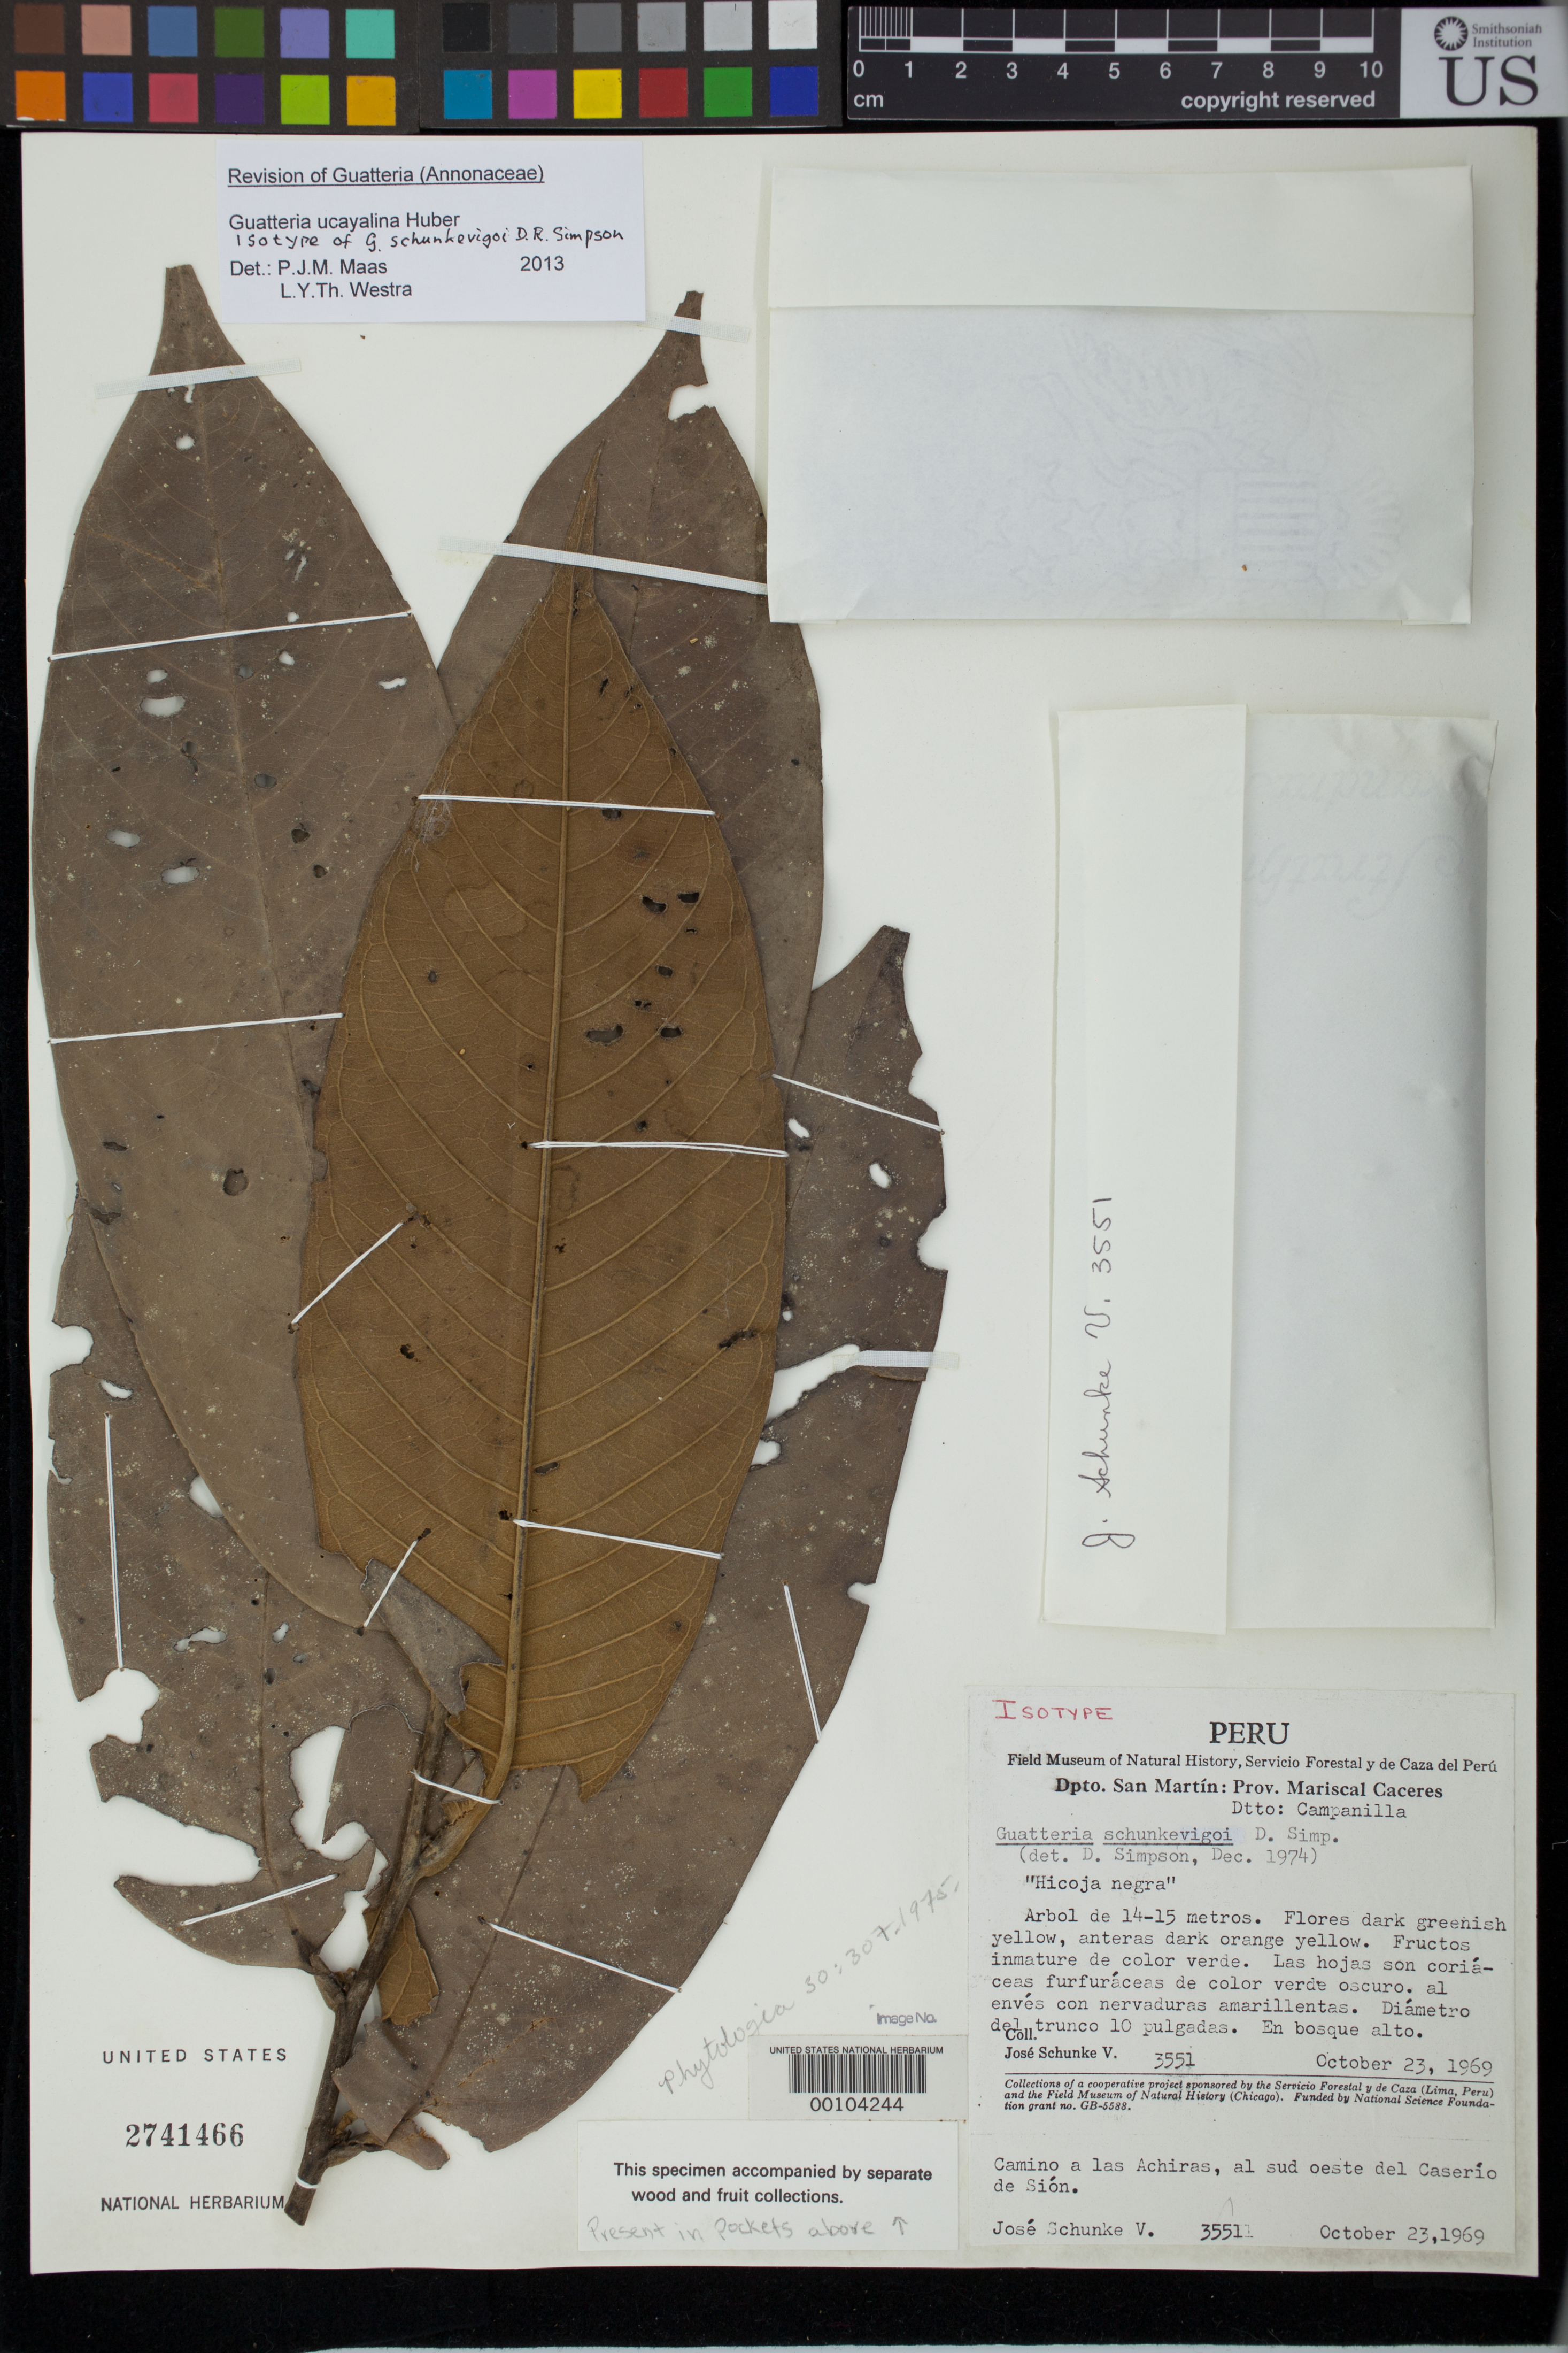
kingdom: Plantae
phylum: Tracheophyta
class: Magnoliopsida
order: Magnoliales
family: Annonaceae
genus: Guatteria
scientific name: Guatteria schunkevigoi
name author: D.R. Simpson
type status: Isotype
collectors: J. Schunke Vigo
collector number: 3551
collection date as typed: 23 Oct 1969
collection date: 1969-10-23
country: Peru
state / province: San Martín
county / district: Mariscal Cáceres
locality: SW of Caserio de Sion, Camino a las Achiras.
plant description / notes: Wood sample filed separately in the US wood collection.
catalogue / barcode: US 2741466